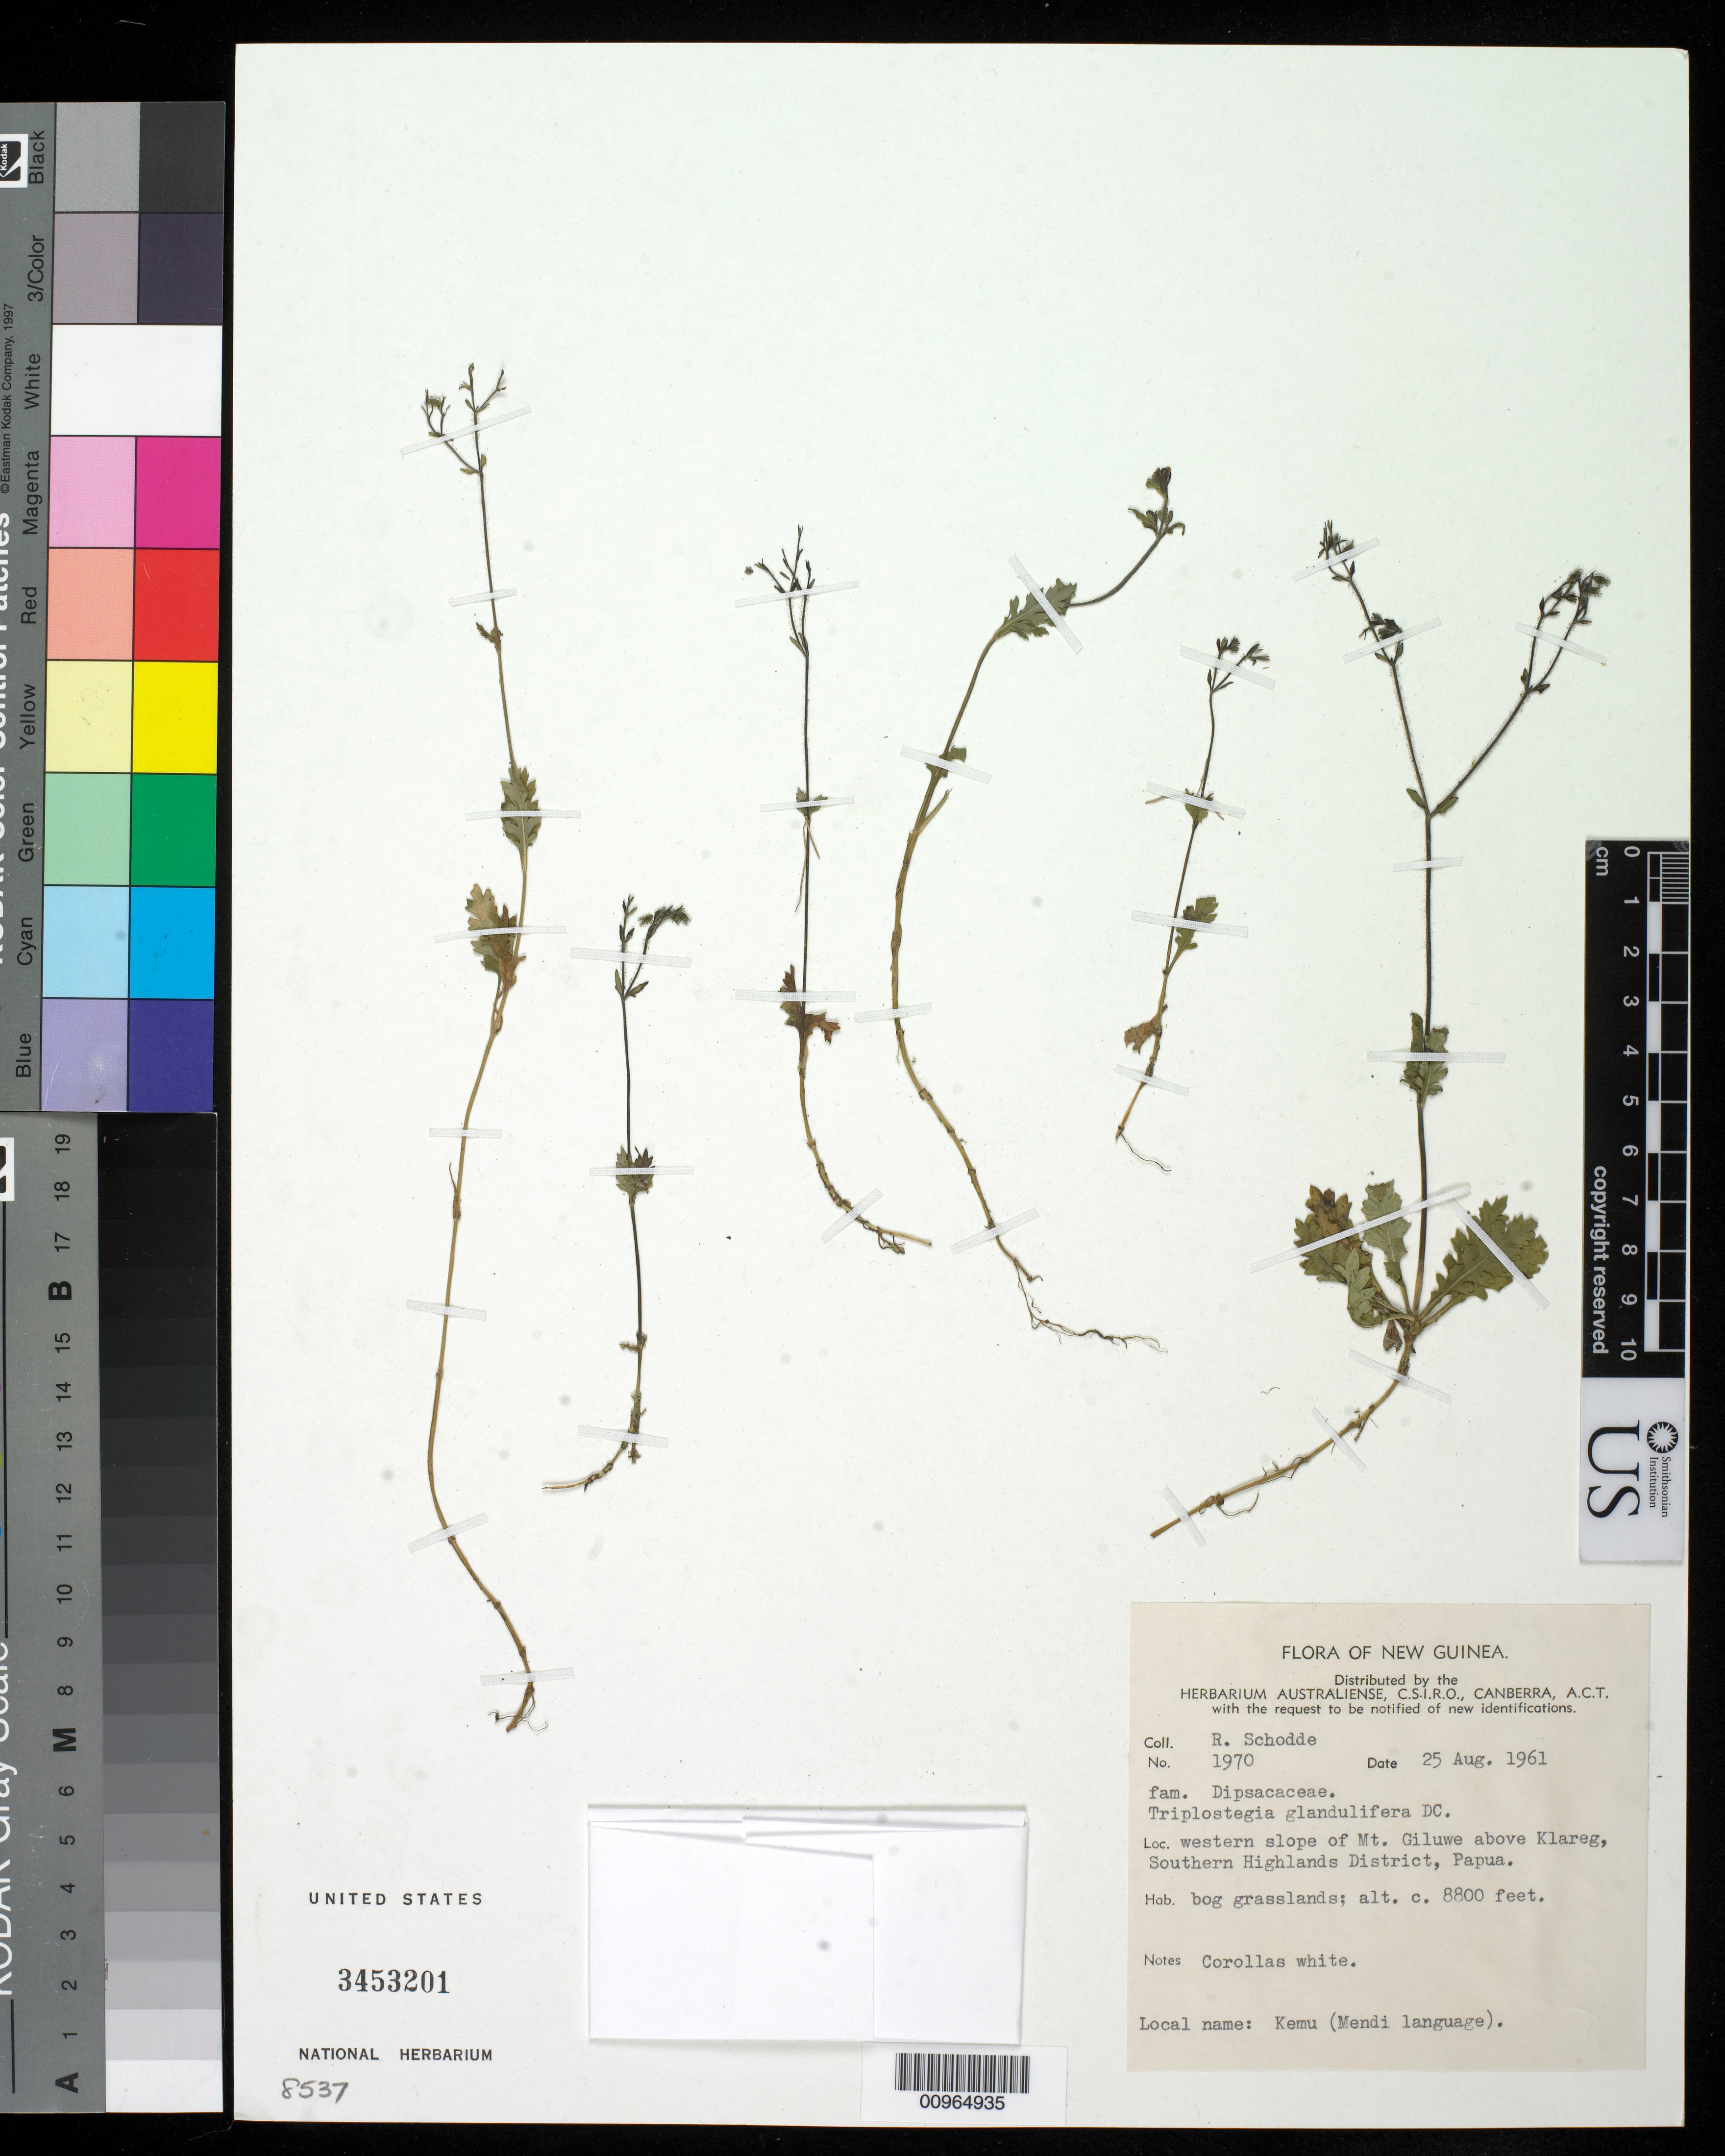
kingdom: Plantae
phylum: Tracheophyta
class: Magnoliopsida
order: Dipsacales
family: Caprifoliaceae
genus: Triplostegia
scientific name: Triplostegia grandulifera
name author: DC.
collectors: R. Schodde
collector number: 1970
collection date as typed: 25 Aug 1961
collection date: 1961-08-25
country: Papua New Guinea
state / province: Southern Highlands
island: New Guinea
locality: Western slope of Mt. Giluwe, above Klareg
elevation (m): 2682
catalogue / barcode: US 3453201